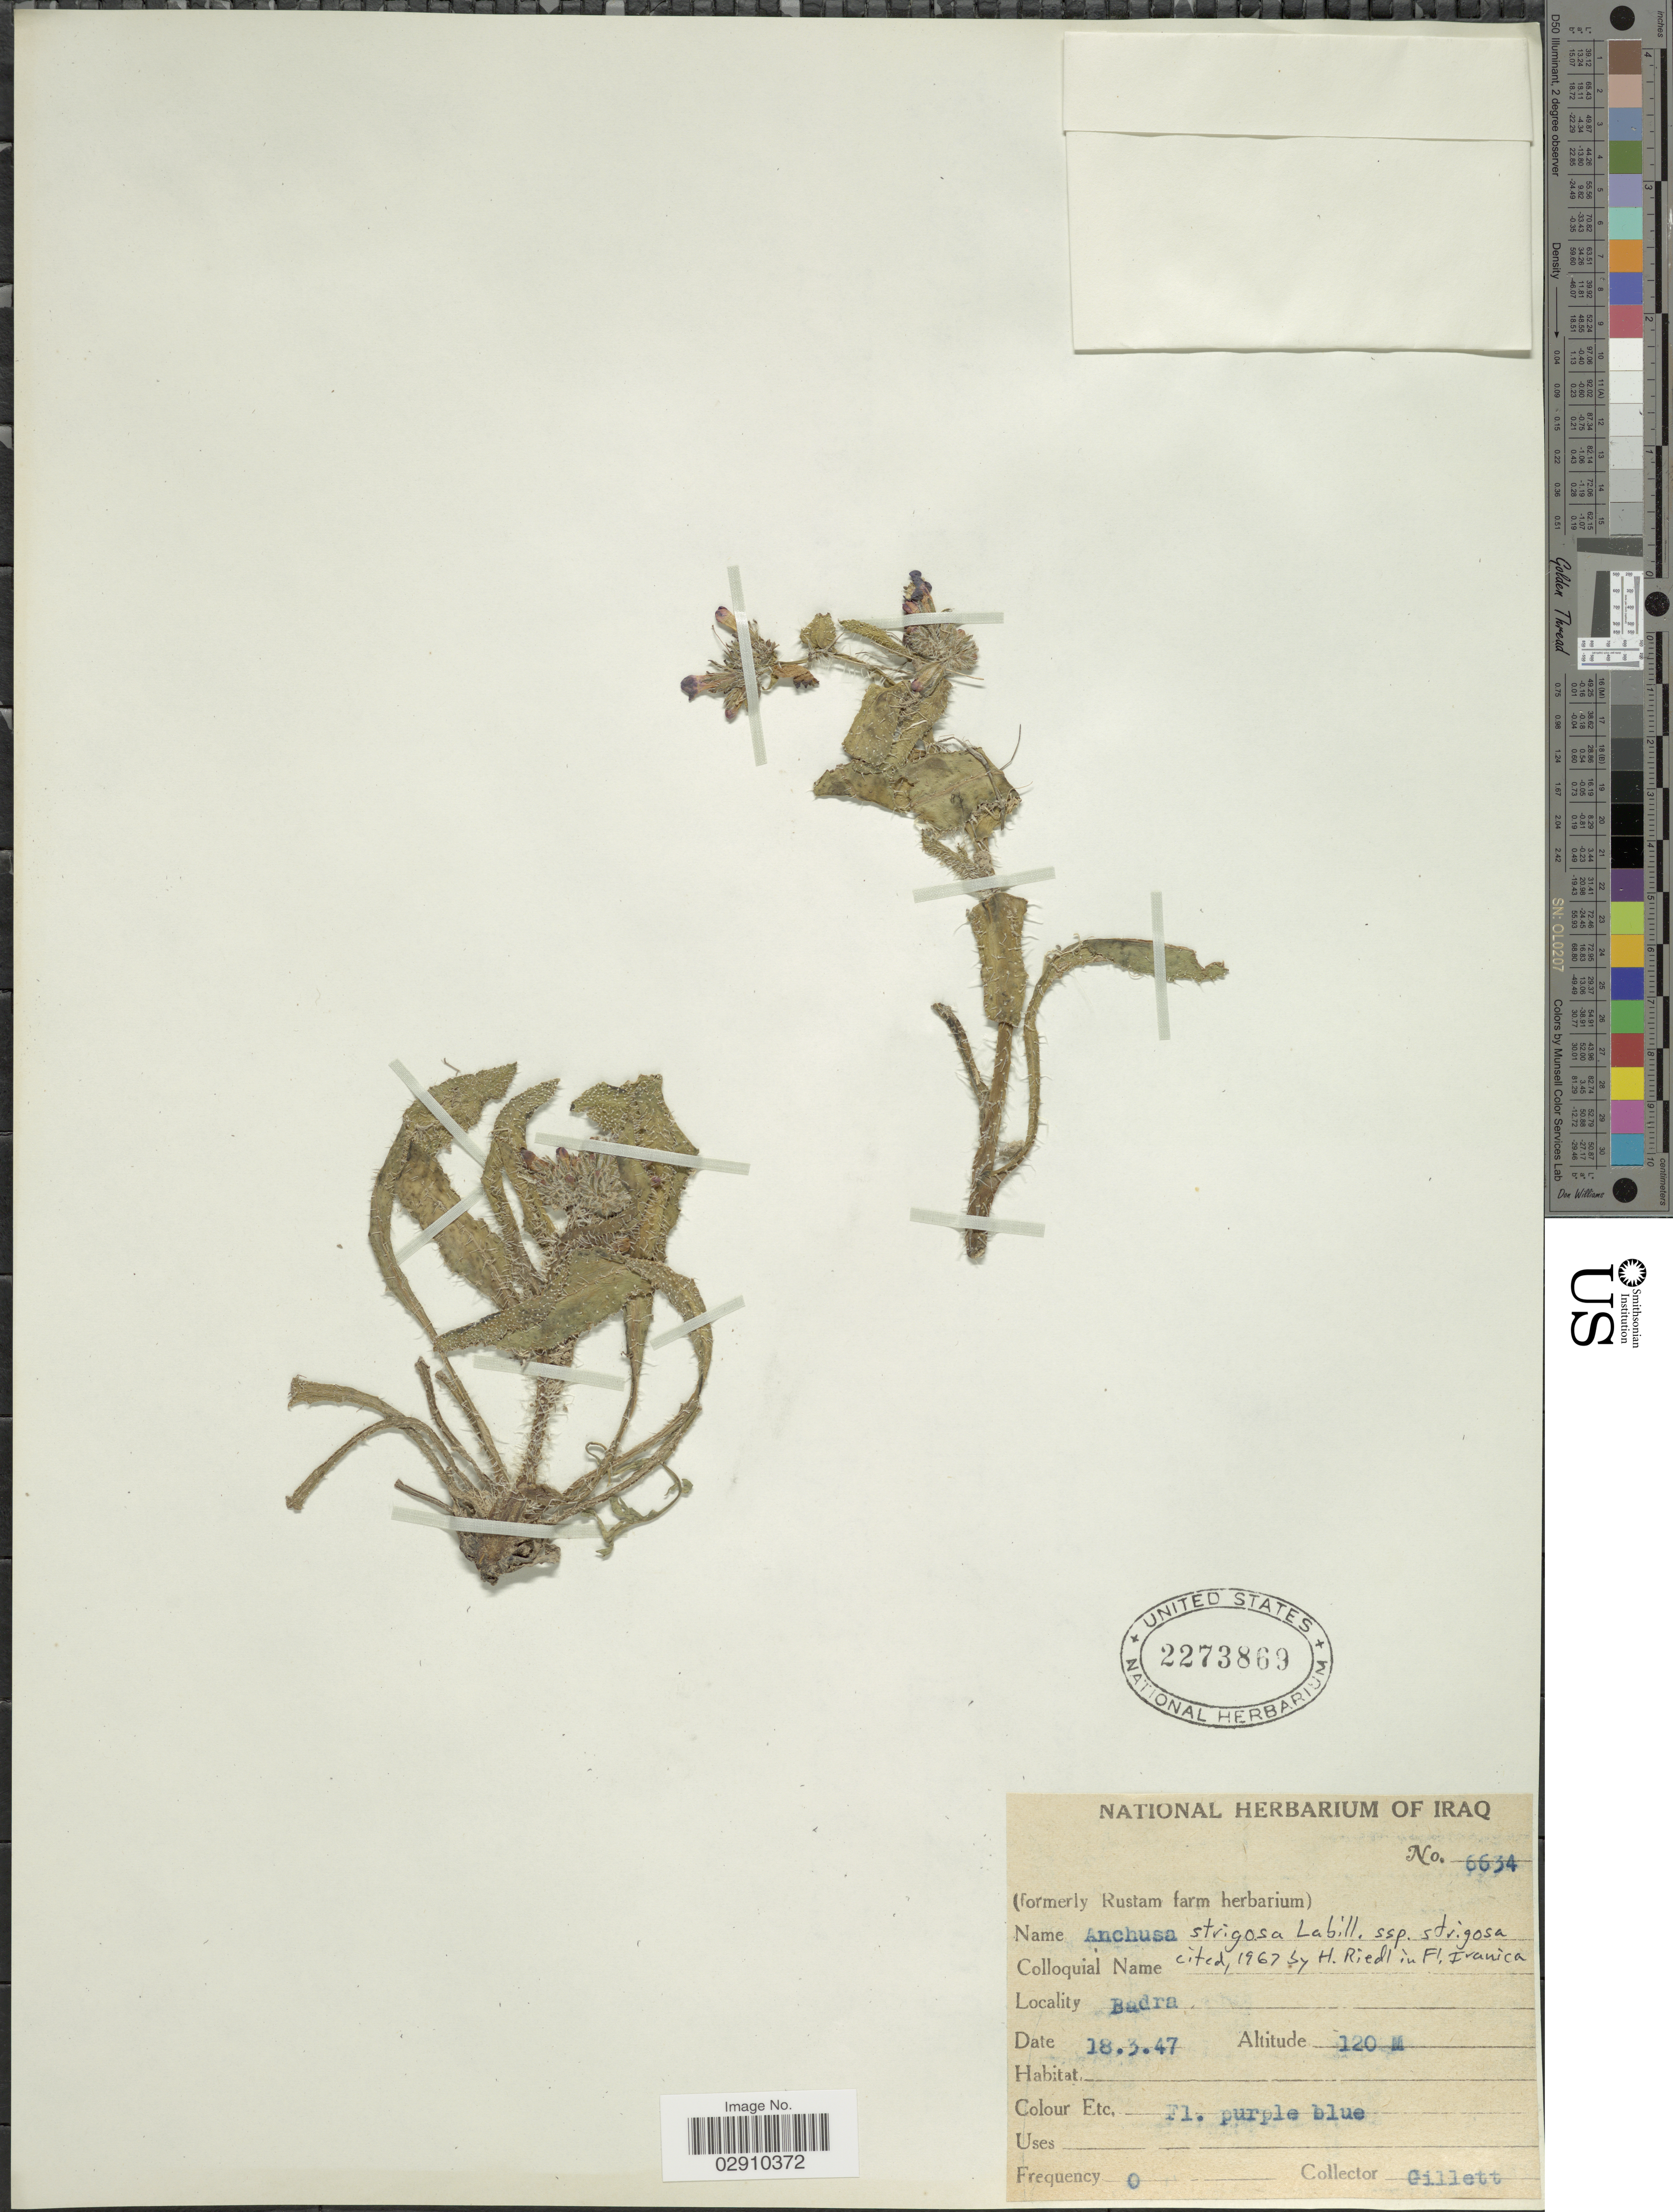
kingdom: Plantae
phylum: Tracheophyta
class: Magnoliopsida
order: Boraginales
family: Boraginaceae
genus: Anchusa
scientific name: Anchusa strigosa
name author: Banks & Sol.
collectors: Gillett, --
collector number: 6634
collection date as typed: Transcribed d/m/y: 18/3/47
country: Iraq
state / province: Wasit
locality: Badra.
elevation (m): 120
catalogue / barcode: US 2273869